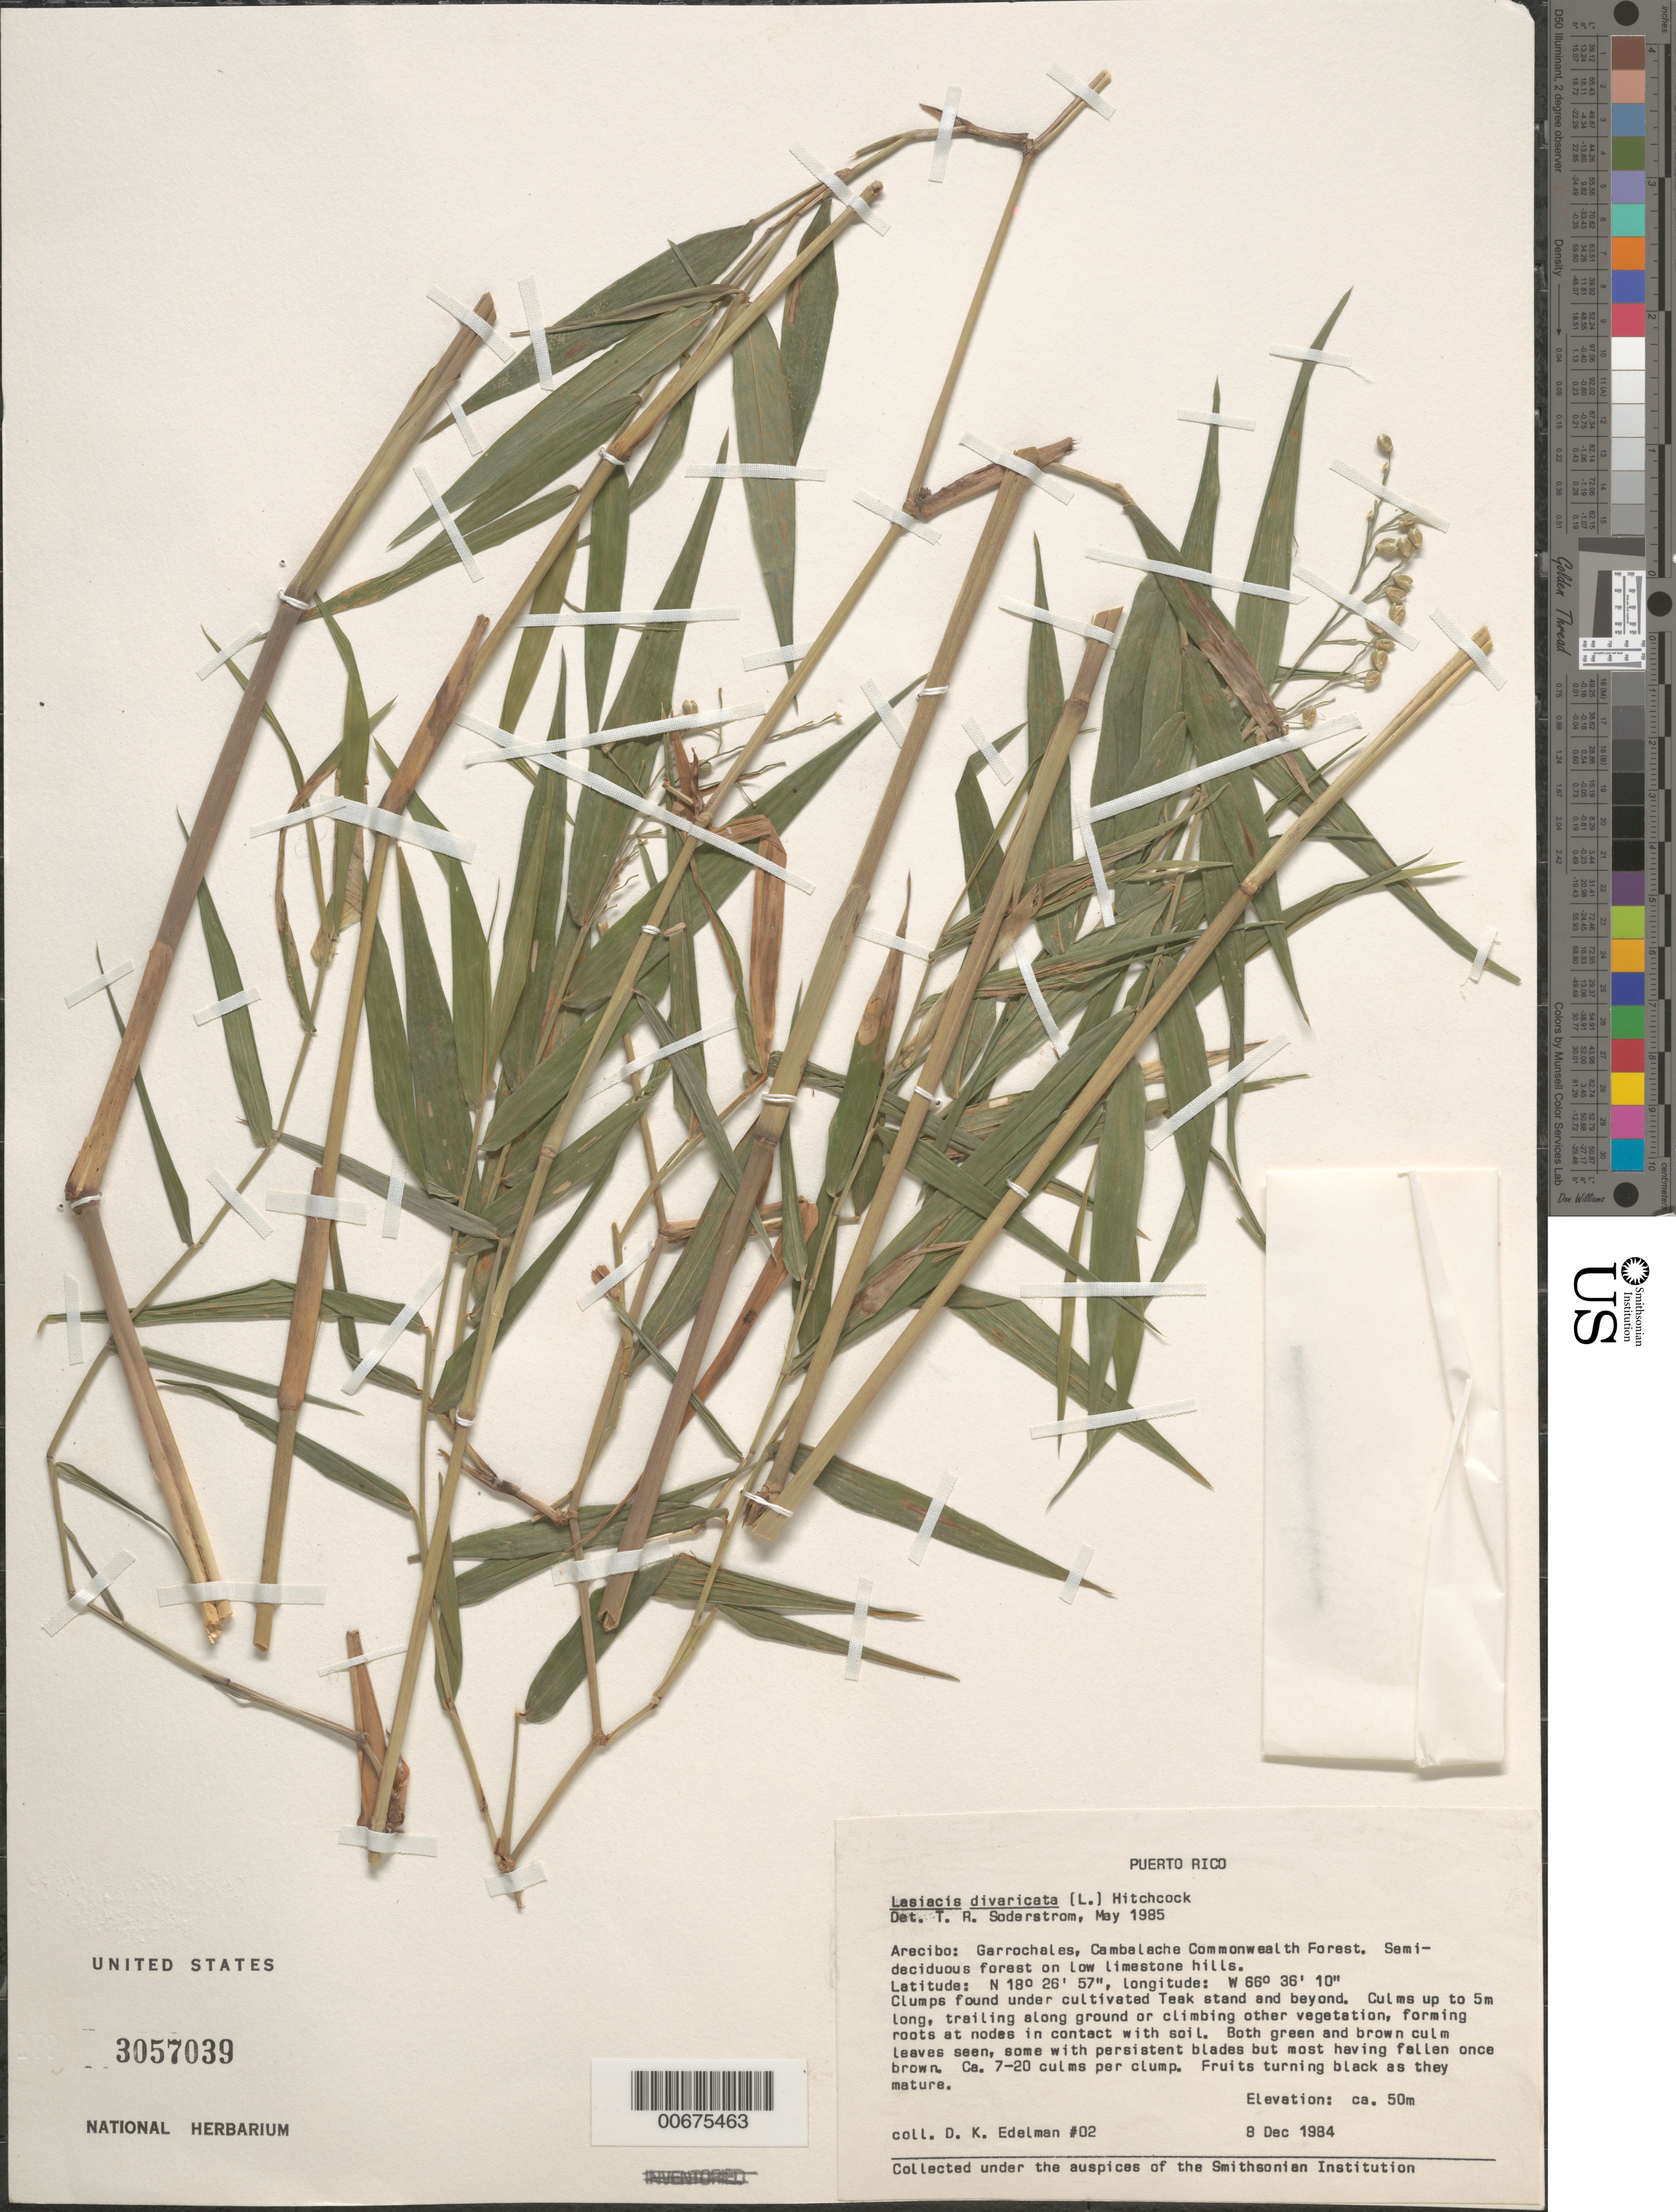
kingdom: Plantae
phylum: Tracheophyta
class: Liliopsida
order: Poales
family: Poaceae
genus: Lasiacis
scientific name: Lasiacis divaricata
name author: (L.) Hitchc.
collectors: D. Edelman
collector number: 2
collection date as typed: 08 Dec 1984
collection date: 1984-12-08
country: Puerto Rico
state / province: Arecibo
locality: Arecibo, Garrochales, Cambalache Commonwealth Forest. Semi-deciduous forest on low limestone hills.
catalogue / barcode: US 3057039